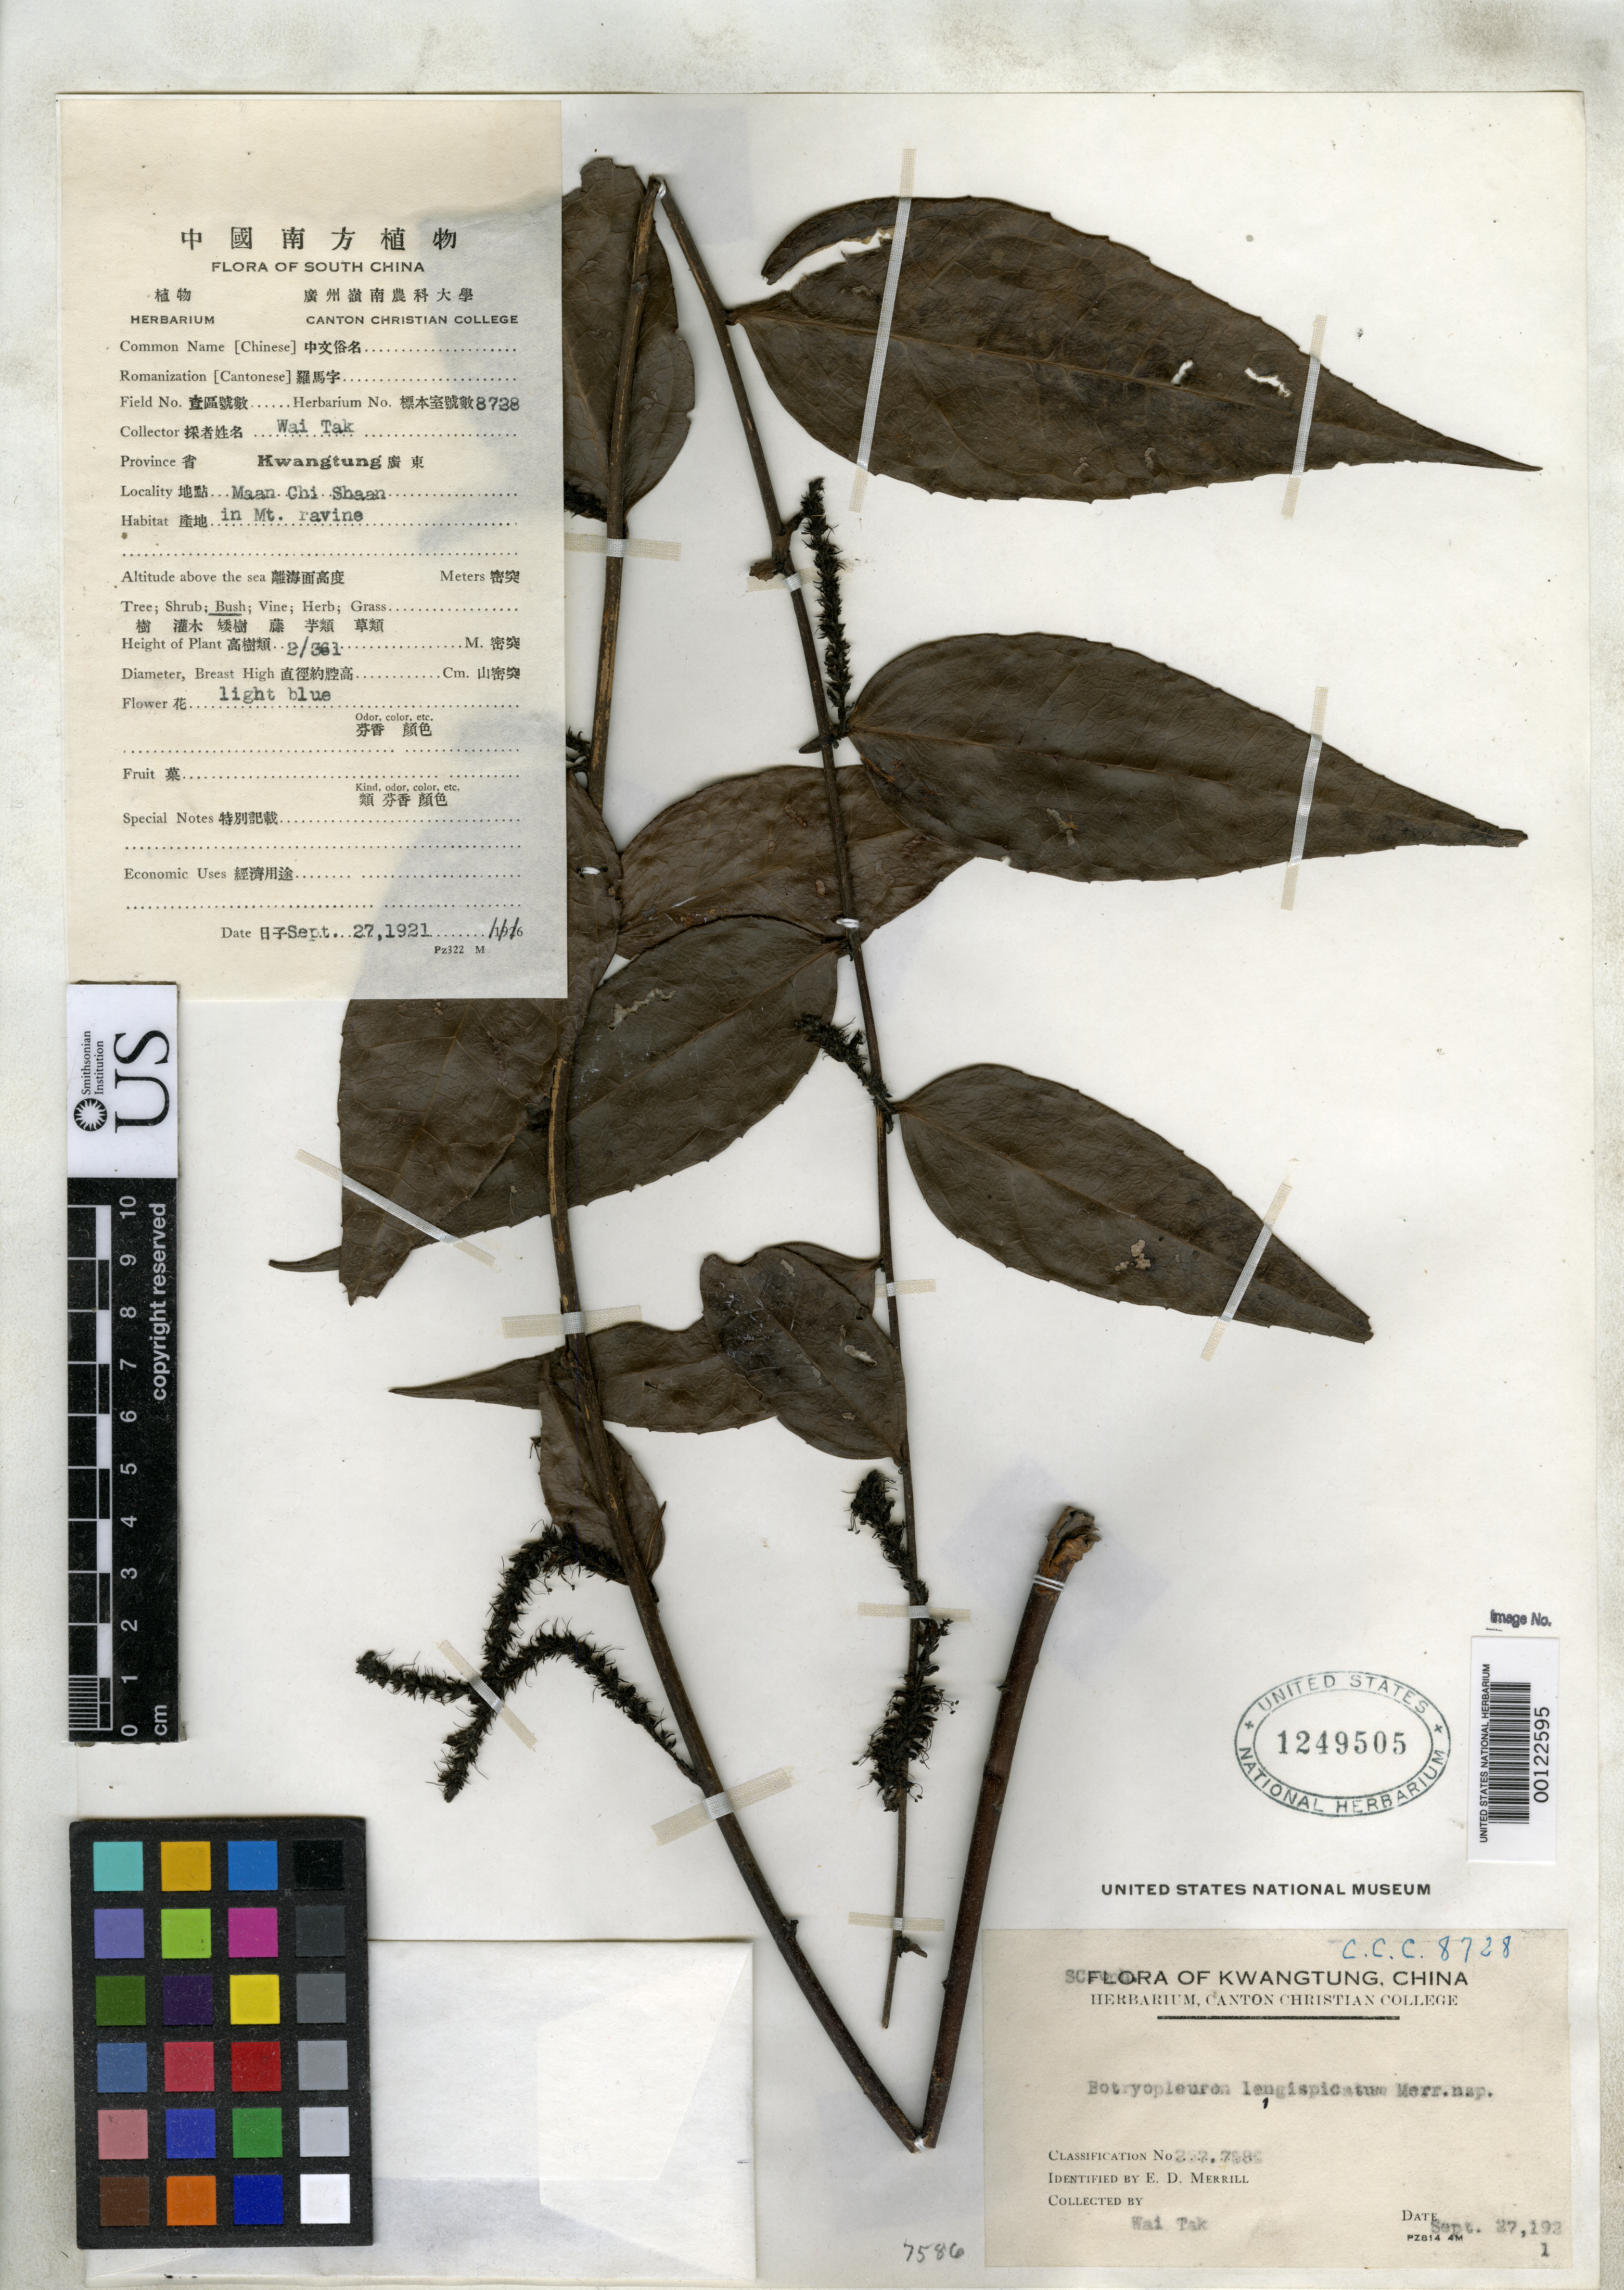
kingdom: Plantae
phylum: Tracheophyta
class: Magnoliopsida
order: Lamiales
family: Plantaginaceae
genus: Botryopleuron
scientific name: Botryopleuron longispicatum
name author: Merr.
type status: Isotype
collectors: W. T. Tsang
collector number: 8728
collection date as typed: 27 Sep 1921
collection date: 1921-09-27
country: China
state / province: Guangdong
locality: Mai Chi Shaan.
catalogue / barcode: US 1249505